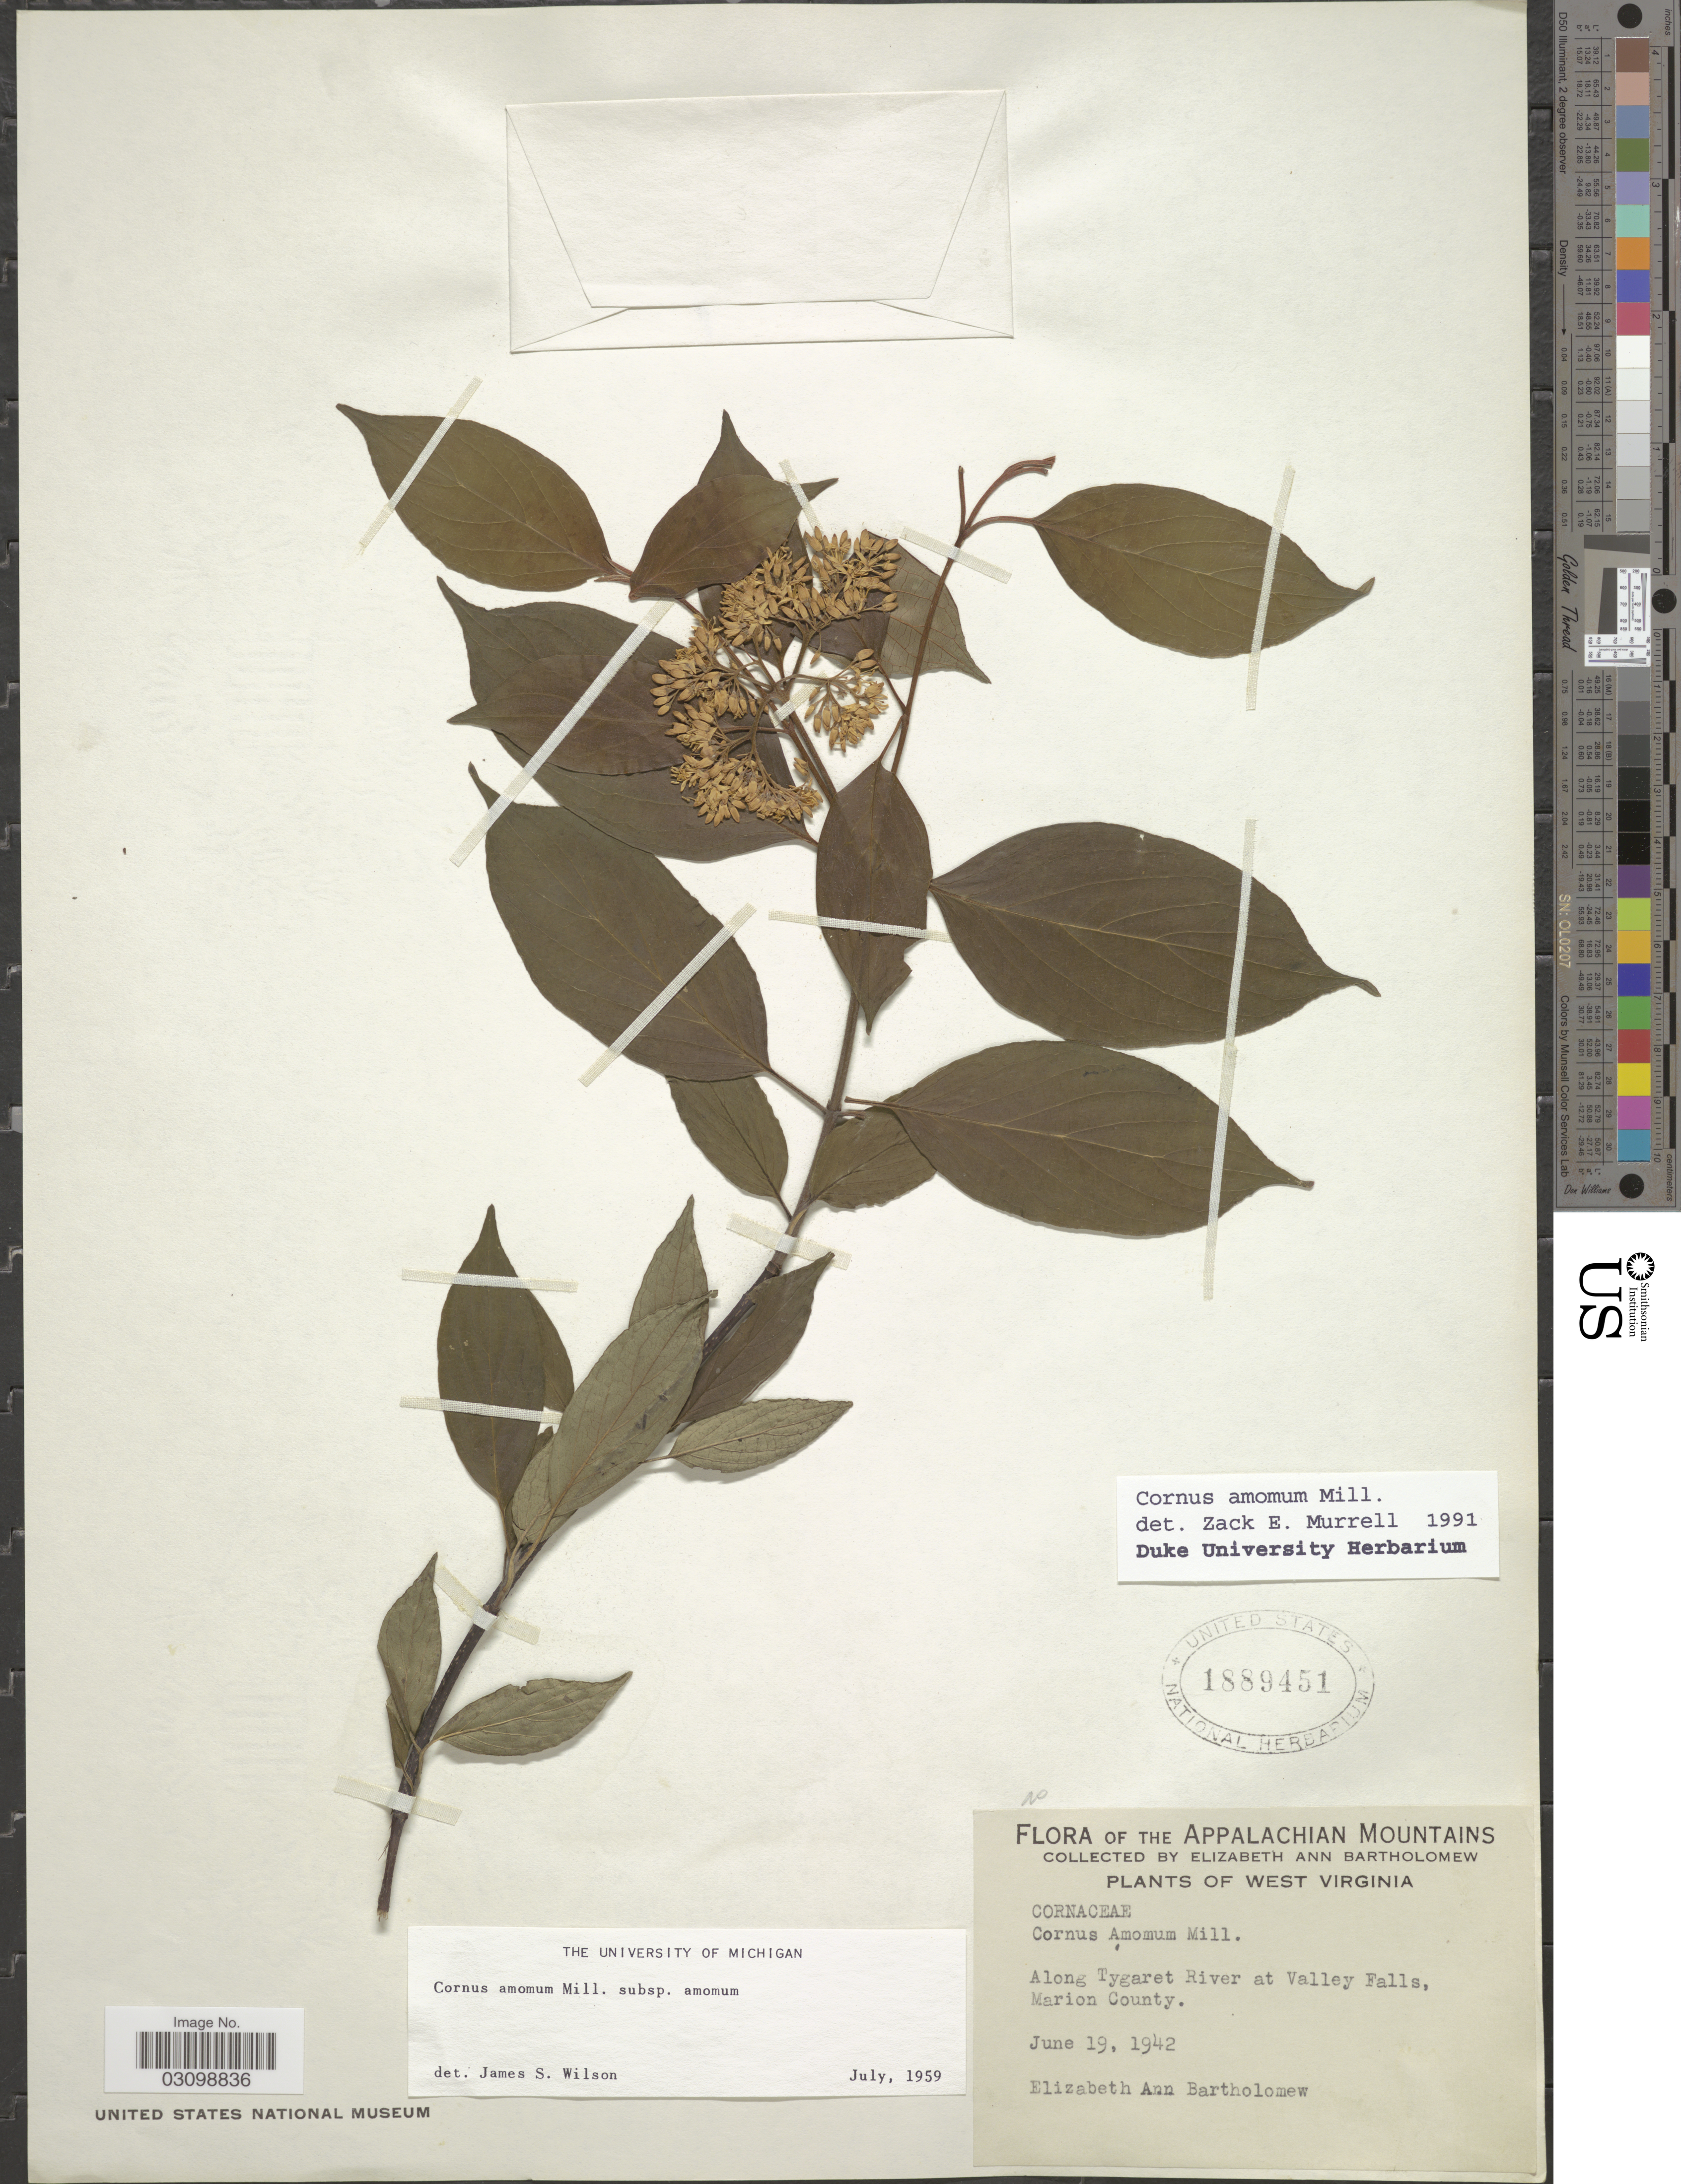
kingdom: Plantae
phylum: Tracheophyta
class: Magnoliopsida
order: Cornales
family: Cornaceae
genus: Cornus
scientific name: Cornus amomum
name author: Mill.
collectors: E. Bartholomew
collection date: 1942-06-19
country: United States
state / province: West Virginia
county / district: Marion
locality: Along Tygaret River at Valley Falls, Marion County.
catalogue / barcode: US 1889451